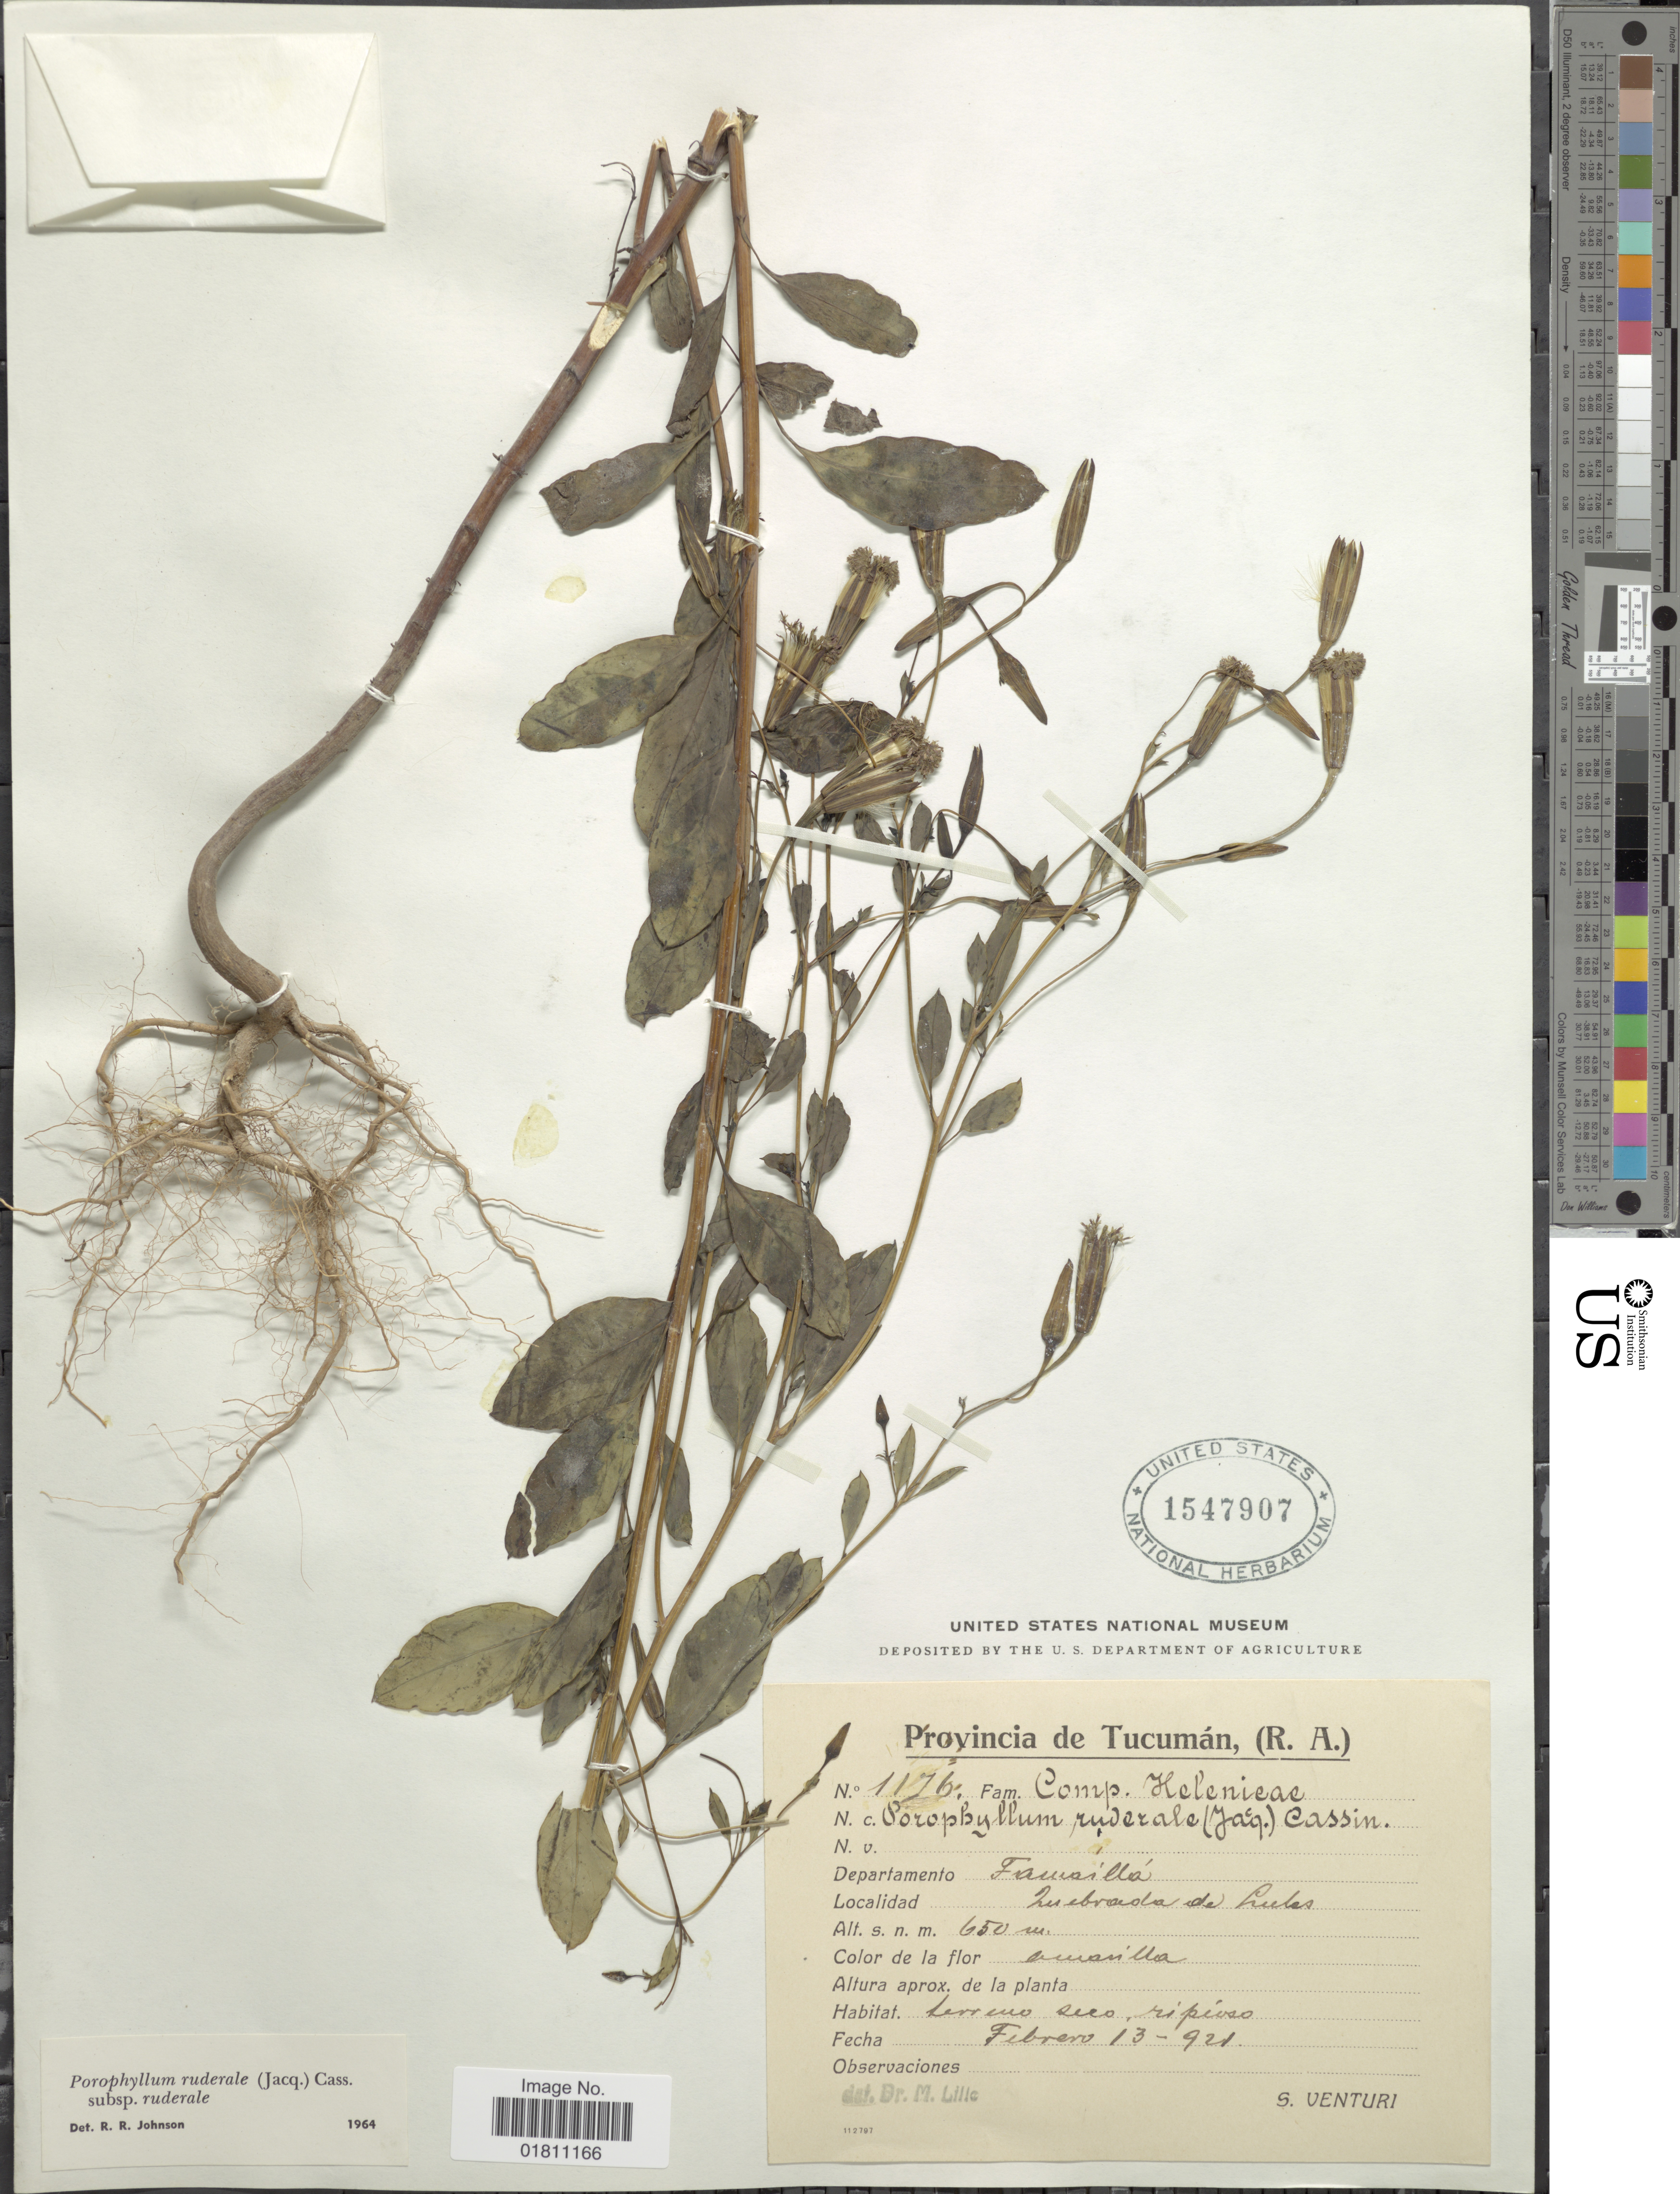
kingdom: Plantae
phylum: Tracheophyta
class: Magnoliopsida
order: Asterales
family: Asteraceae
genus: Porophyllum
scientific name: Porophyllum ruderale subsp. ruderale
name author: (Jacq.) Cass.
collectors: S. Venturi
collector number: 1176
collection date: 1921-02-13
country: Argentina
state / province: Tucuman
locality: Departamento Tamsilla. In quebrada de Lules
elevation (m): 650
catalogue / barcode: US 1547907